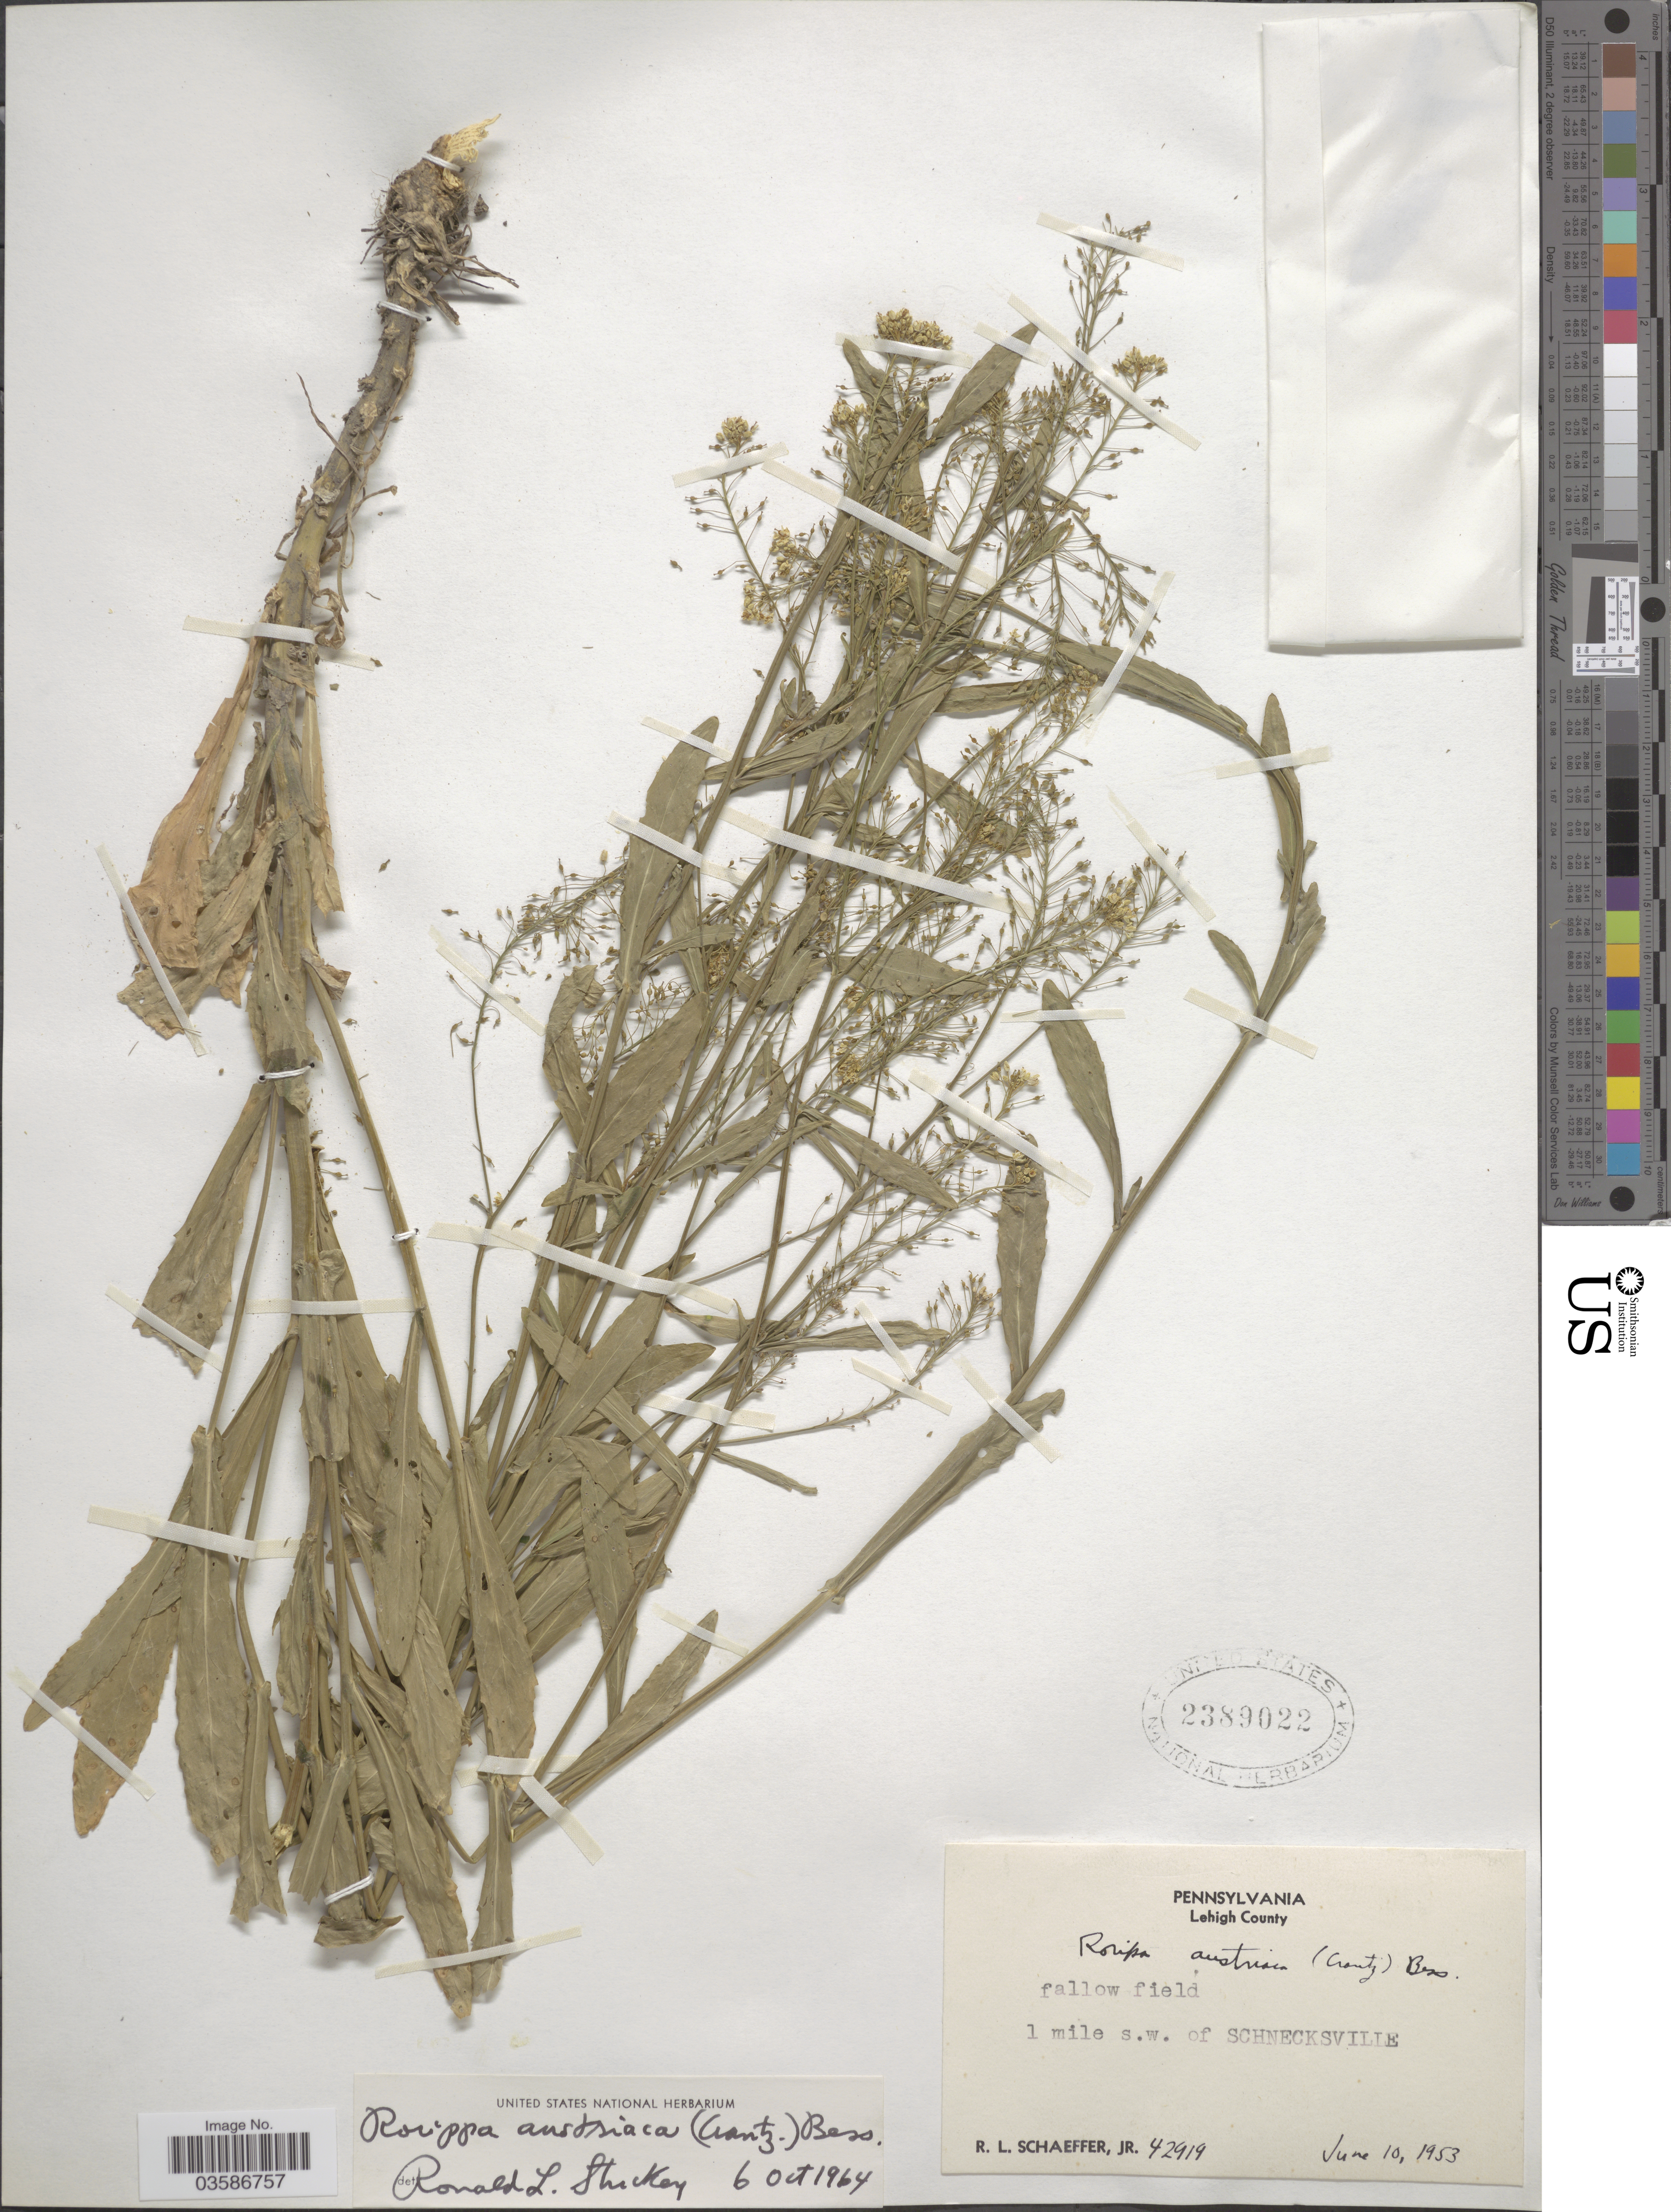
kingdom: Plantae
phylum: Tracheophyta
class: Magnoliopsida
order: Brassicales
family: Brassicaceae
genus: Rorippa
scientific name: Rorippa austriaca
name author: (Crantz) Besser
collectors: R. L. Schaeffer Jr.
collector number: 42919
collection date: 1953-06-10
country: United States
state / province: Pennsylvania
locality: Lehigh County. 1 mile s.w. of Schnecksville.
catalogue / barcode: US 2389022